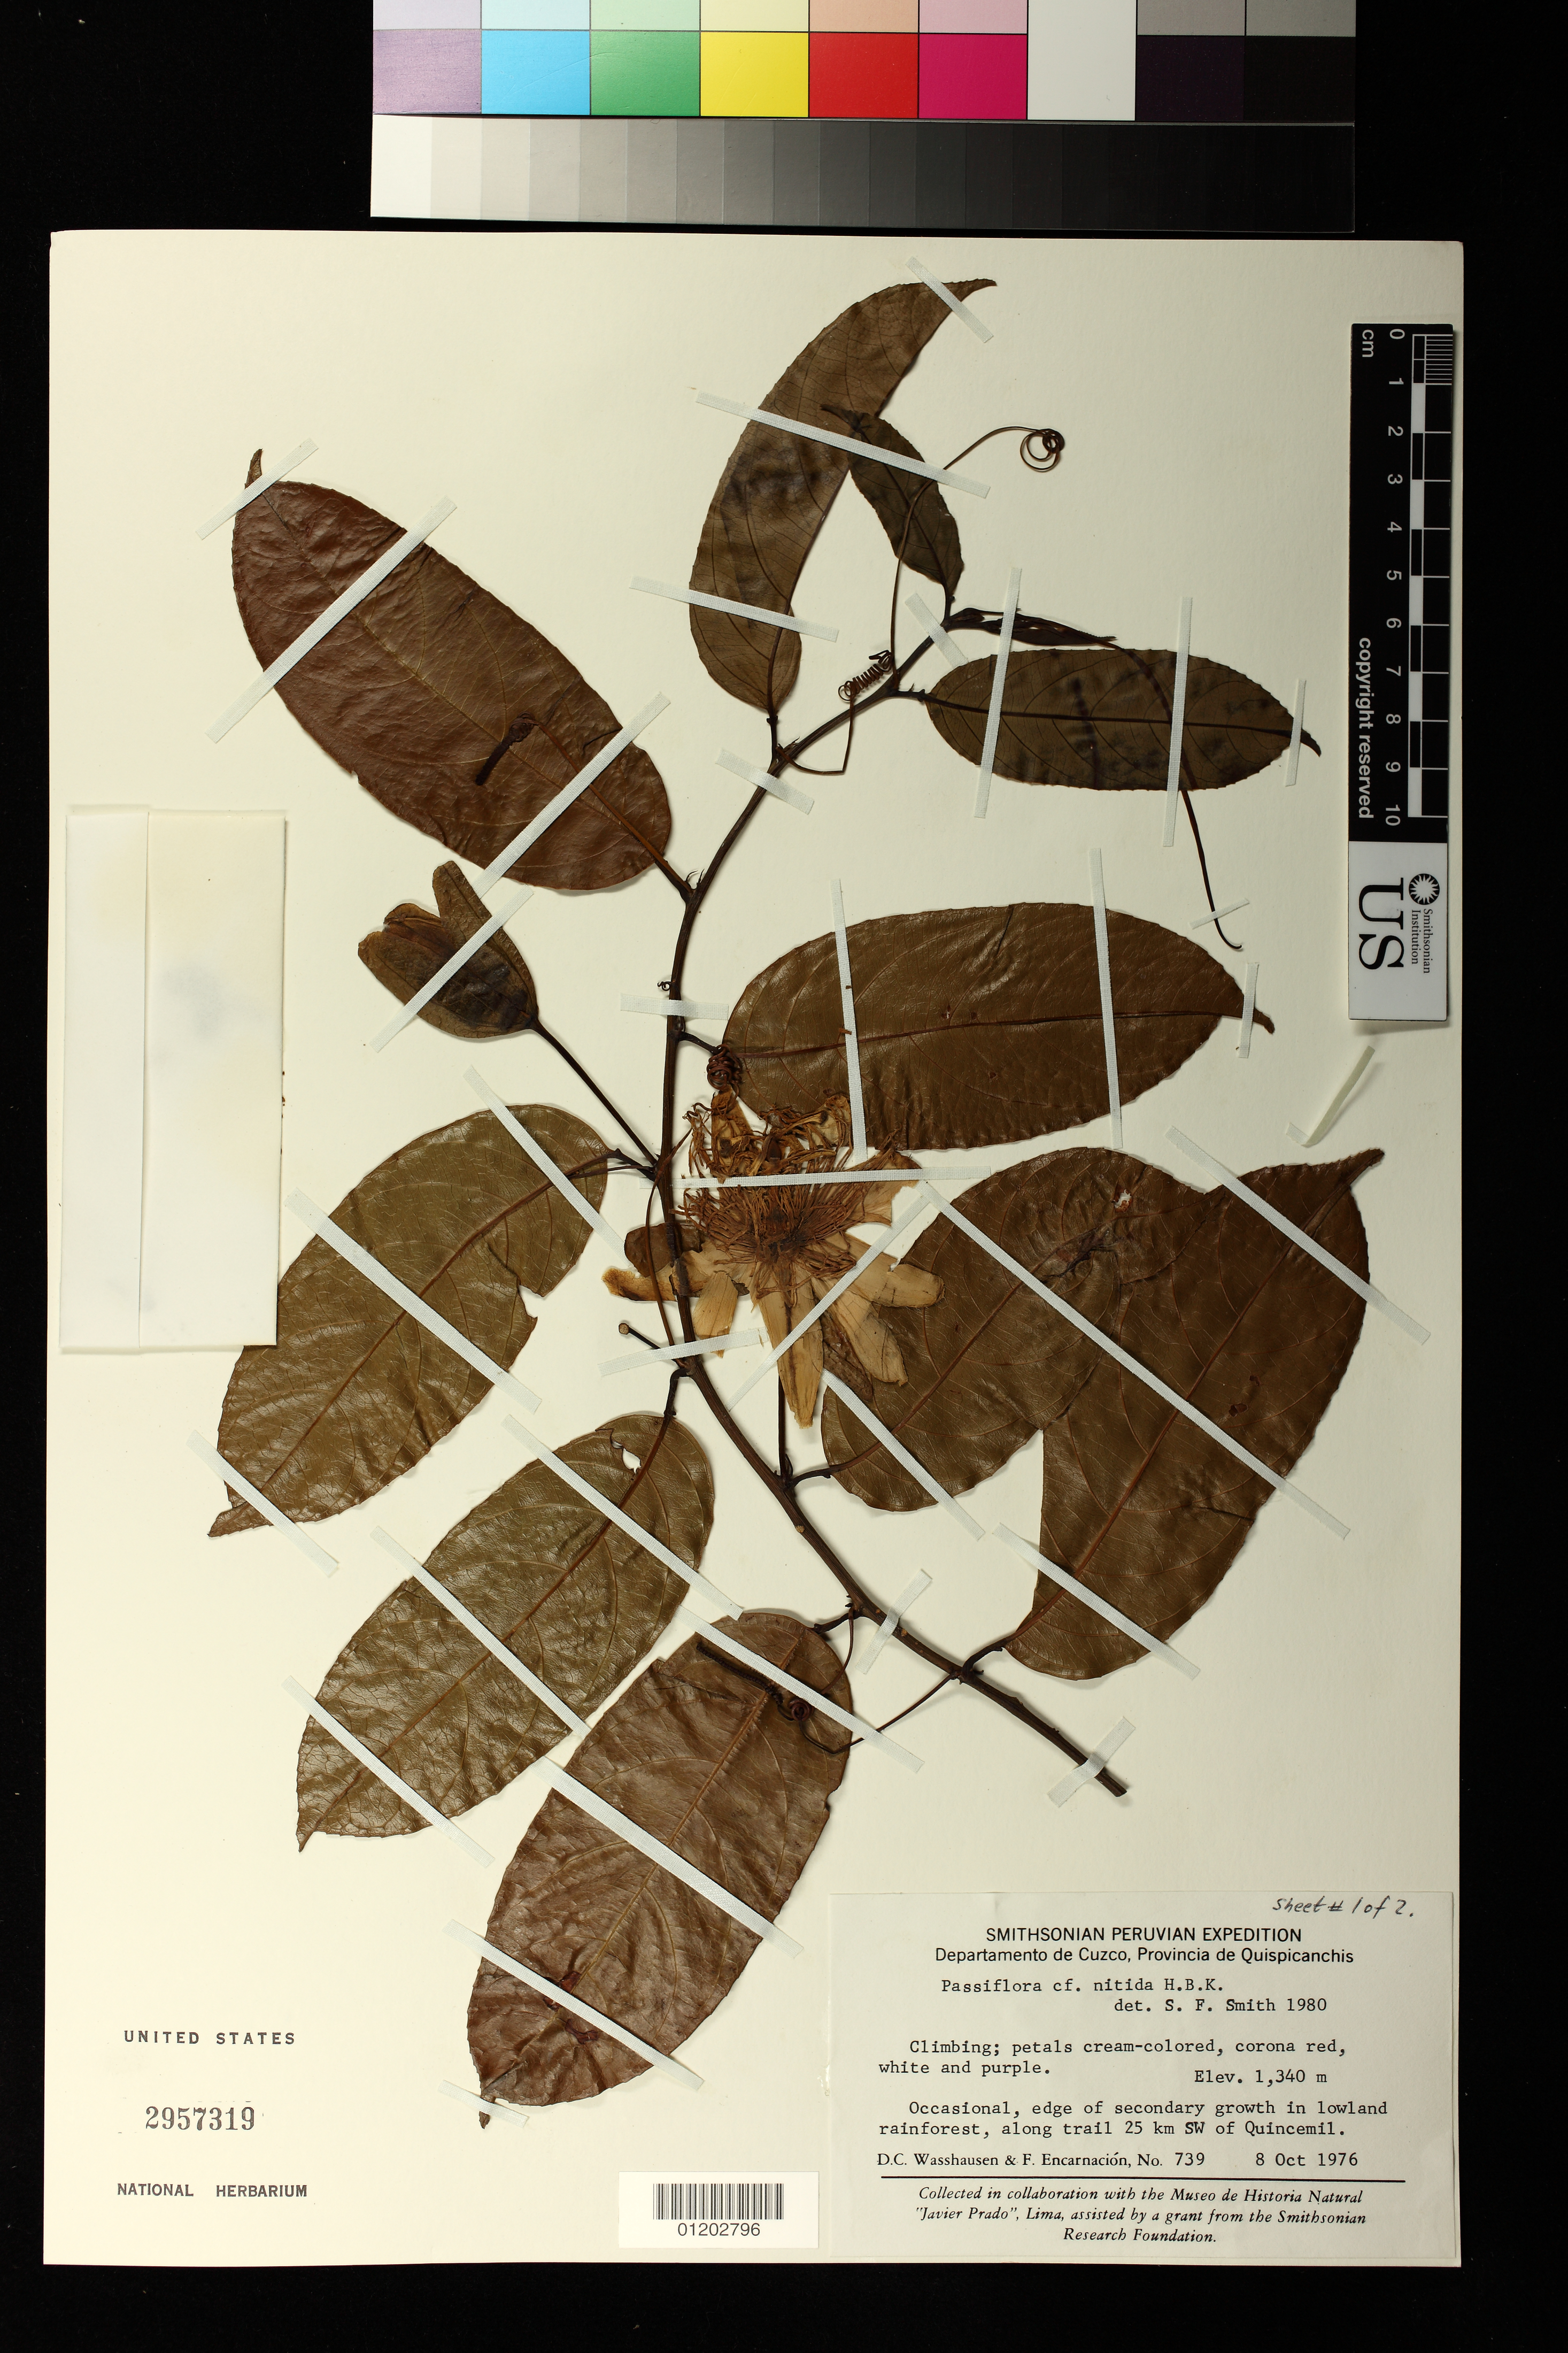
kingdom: Plantae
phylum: Tracheophyta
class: Magnoliopsida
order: Malpighiales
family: Passifloraceae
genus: Passiflora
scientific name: Passiflora nitida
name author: Kunth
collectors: D. C. Wasshausen & F. Encarnación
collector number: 739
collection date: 1976-10-08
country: Peru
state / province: Cusco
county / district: Quispicanchis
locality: Along trail 25 km SW of Quincemil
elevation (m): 1340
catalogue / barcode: US 2957319